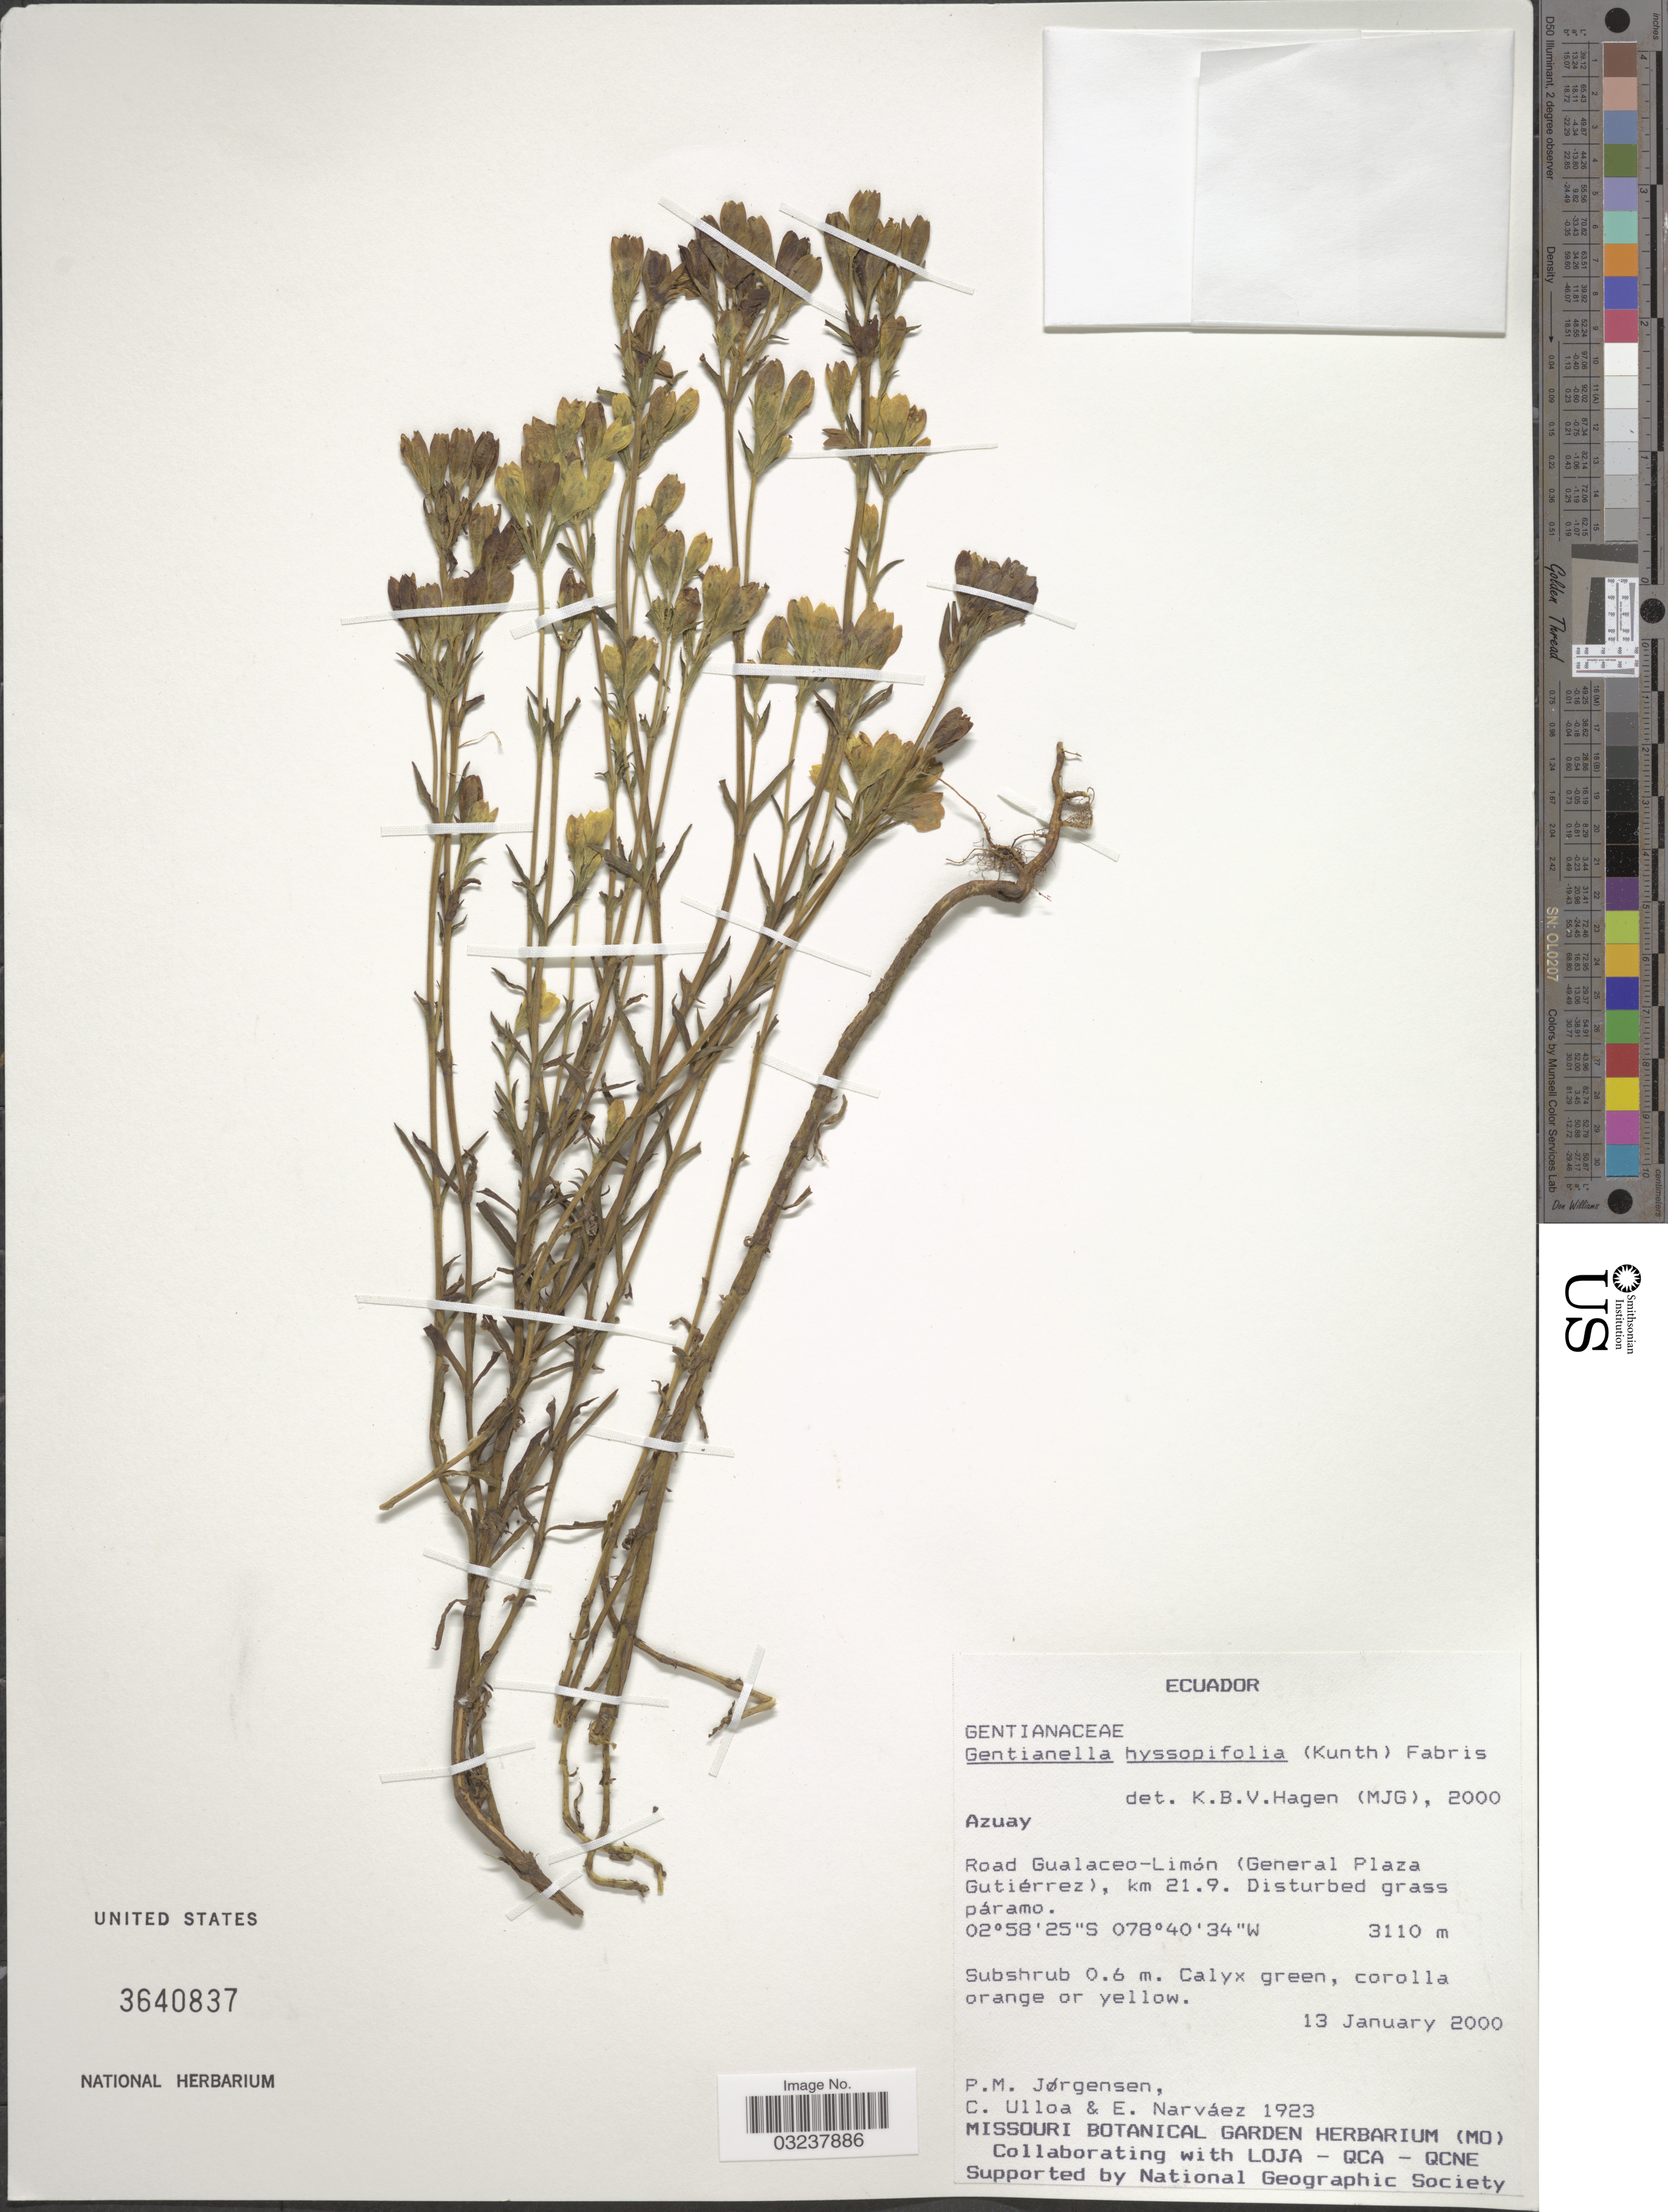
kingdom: Plantae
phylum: Tracheophyta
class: Magnoliopsida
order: Gentianales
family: Gentianaceae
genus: Gentianella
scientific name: Gentianella hyssopifolia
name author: (Kunth) Fabris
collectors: P. Jørgensen, C. Ulloa & E. Narváez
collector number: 1923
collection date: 2000-01-13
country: Ecuador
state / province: Azuay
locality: Road Gualaceo-Limón (General Plaza Gutiérrez), km 21.9.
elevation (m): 3110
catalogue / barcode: US 3640837